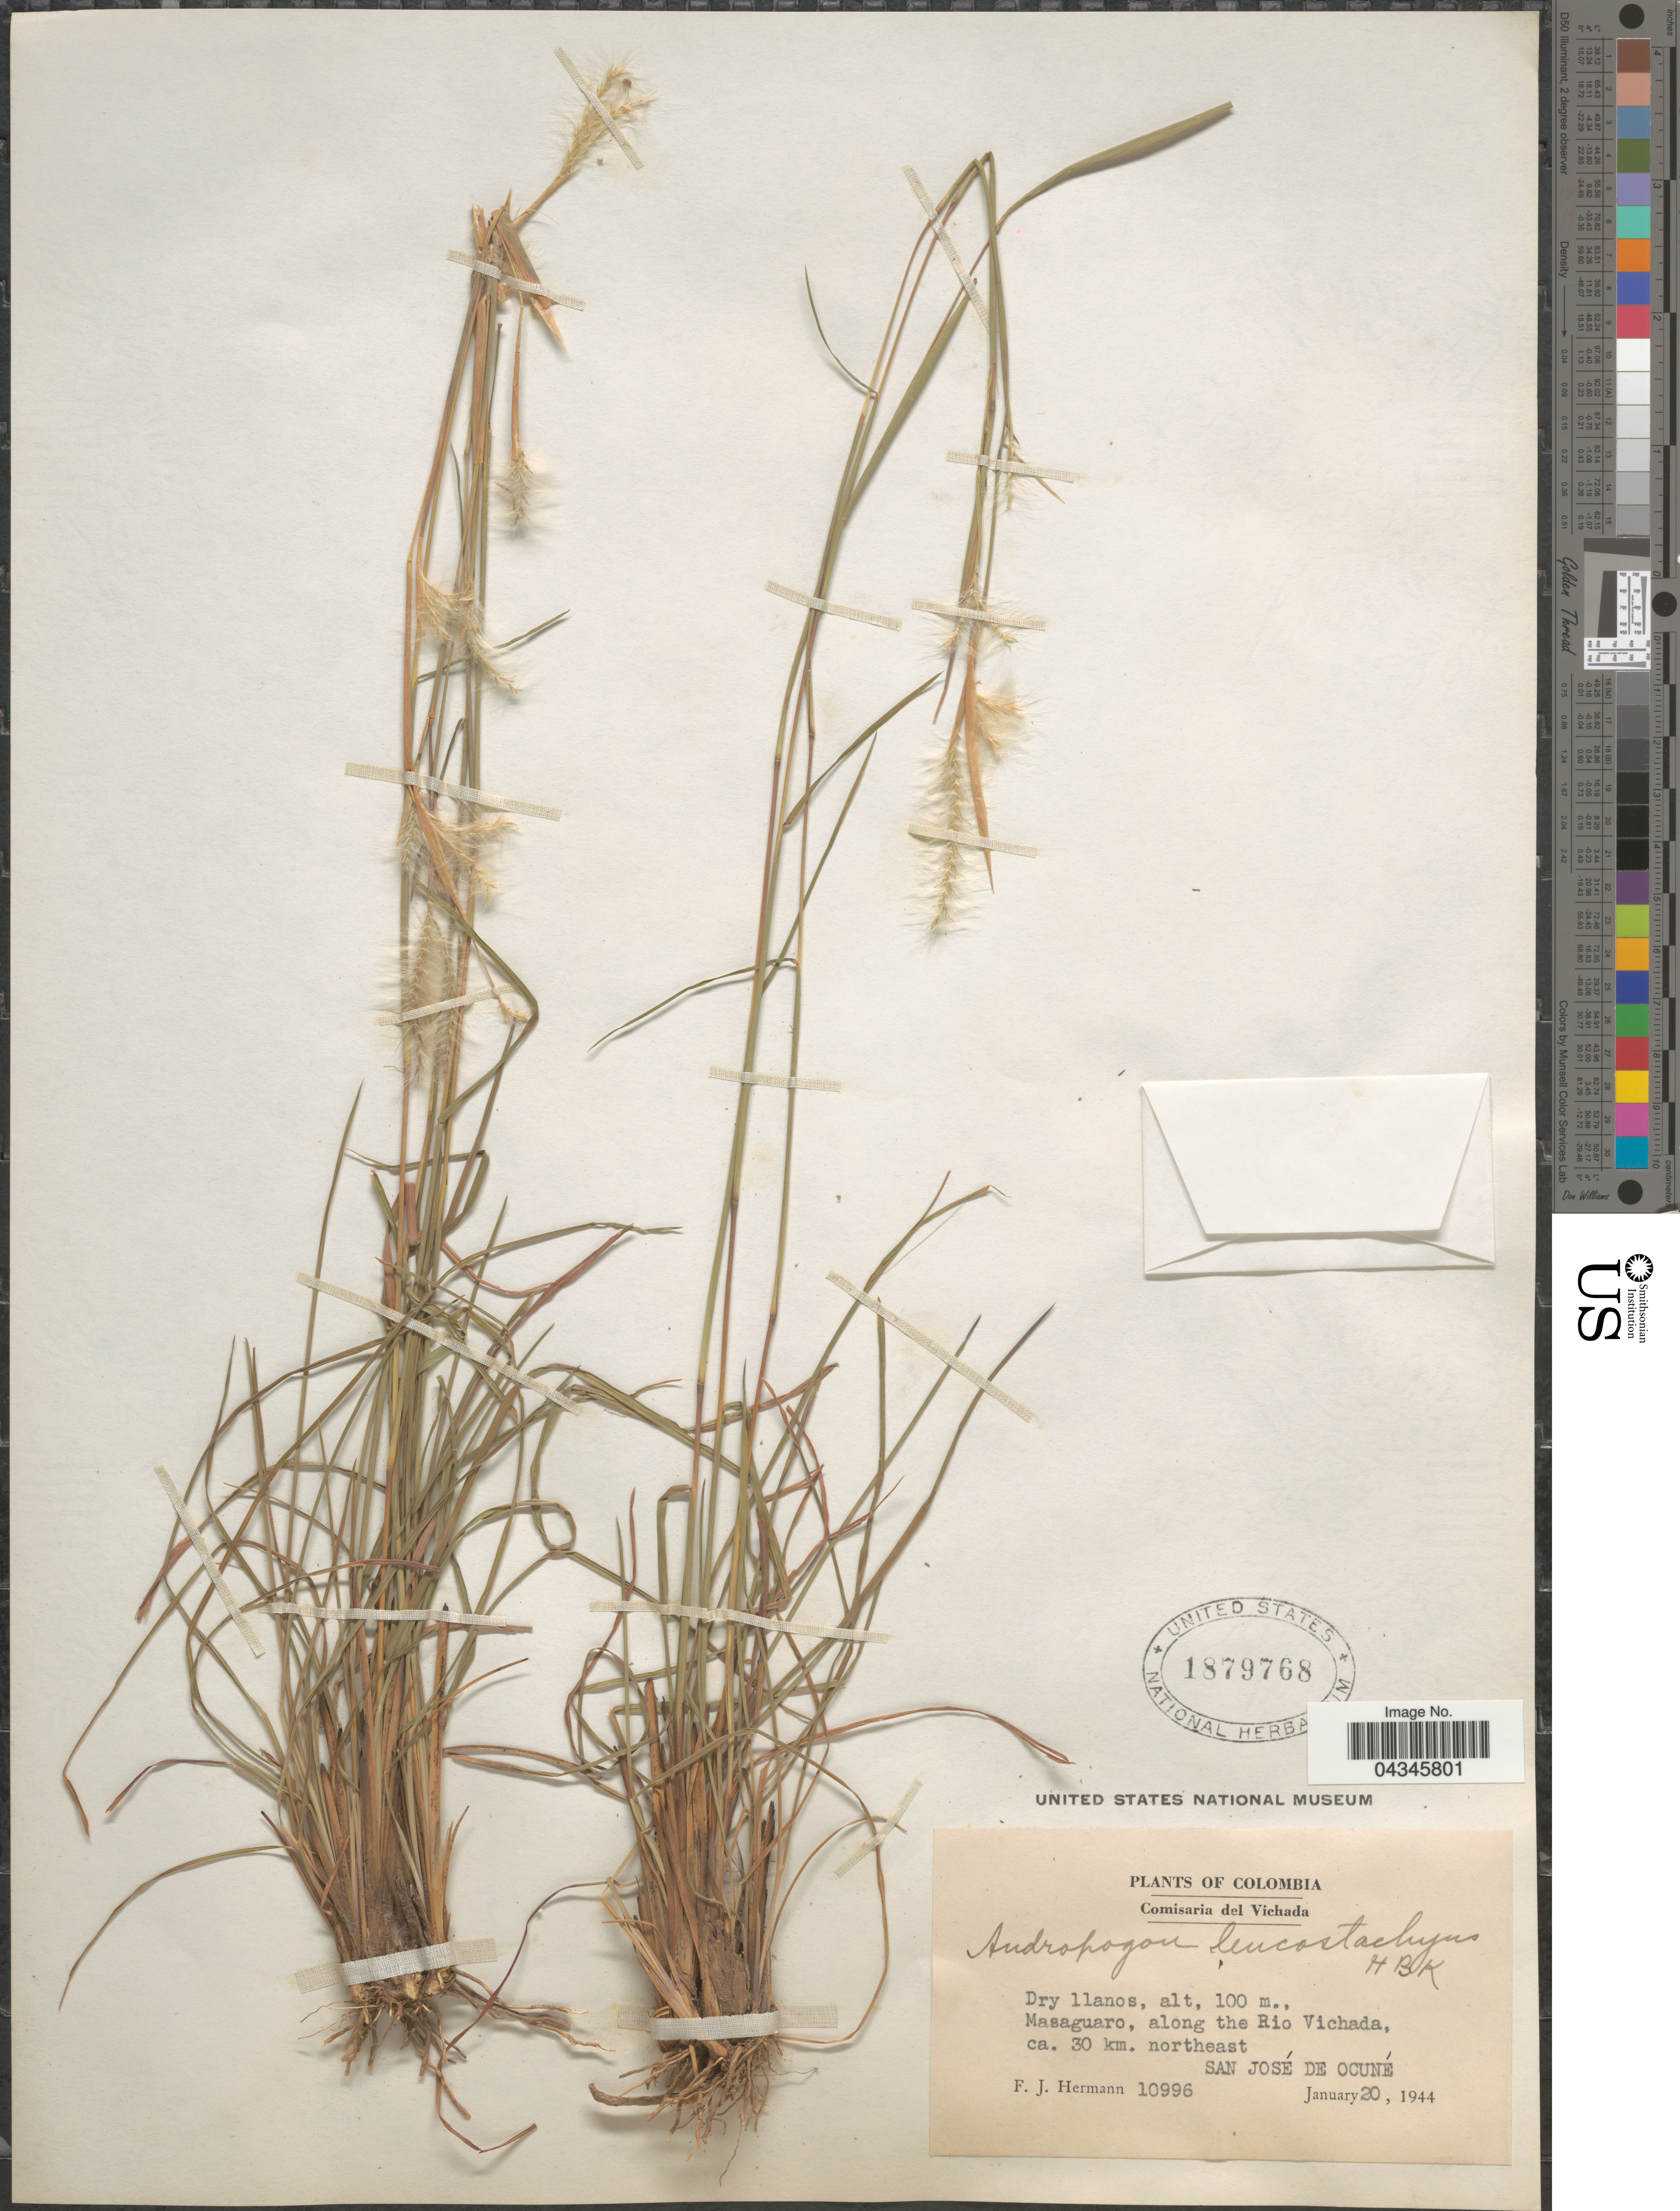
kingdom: Plantae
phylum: Tracheophyta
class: Liliopsida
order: Poales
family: Poaceae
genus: Andropogon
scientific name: Andropogon leucostachyus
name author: Kunth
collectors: F. J. Hermann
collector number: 10996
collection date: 1944-01-20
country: Colombia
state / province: Vichada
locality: Comisaria del Vichada. Dry llanos. Masaguaro, along the Rio Vichada, ca. 30 km. northeast San José de Ocuné.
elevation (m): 100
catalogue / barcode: US 1879768